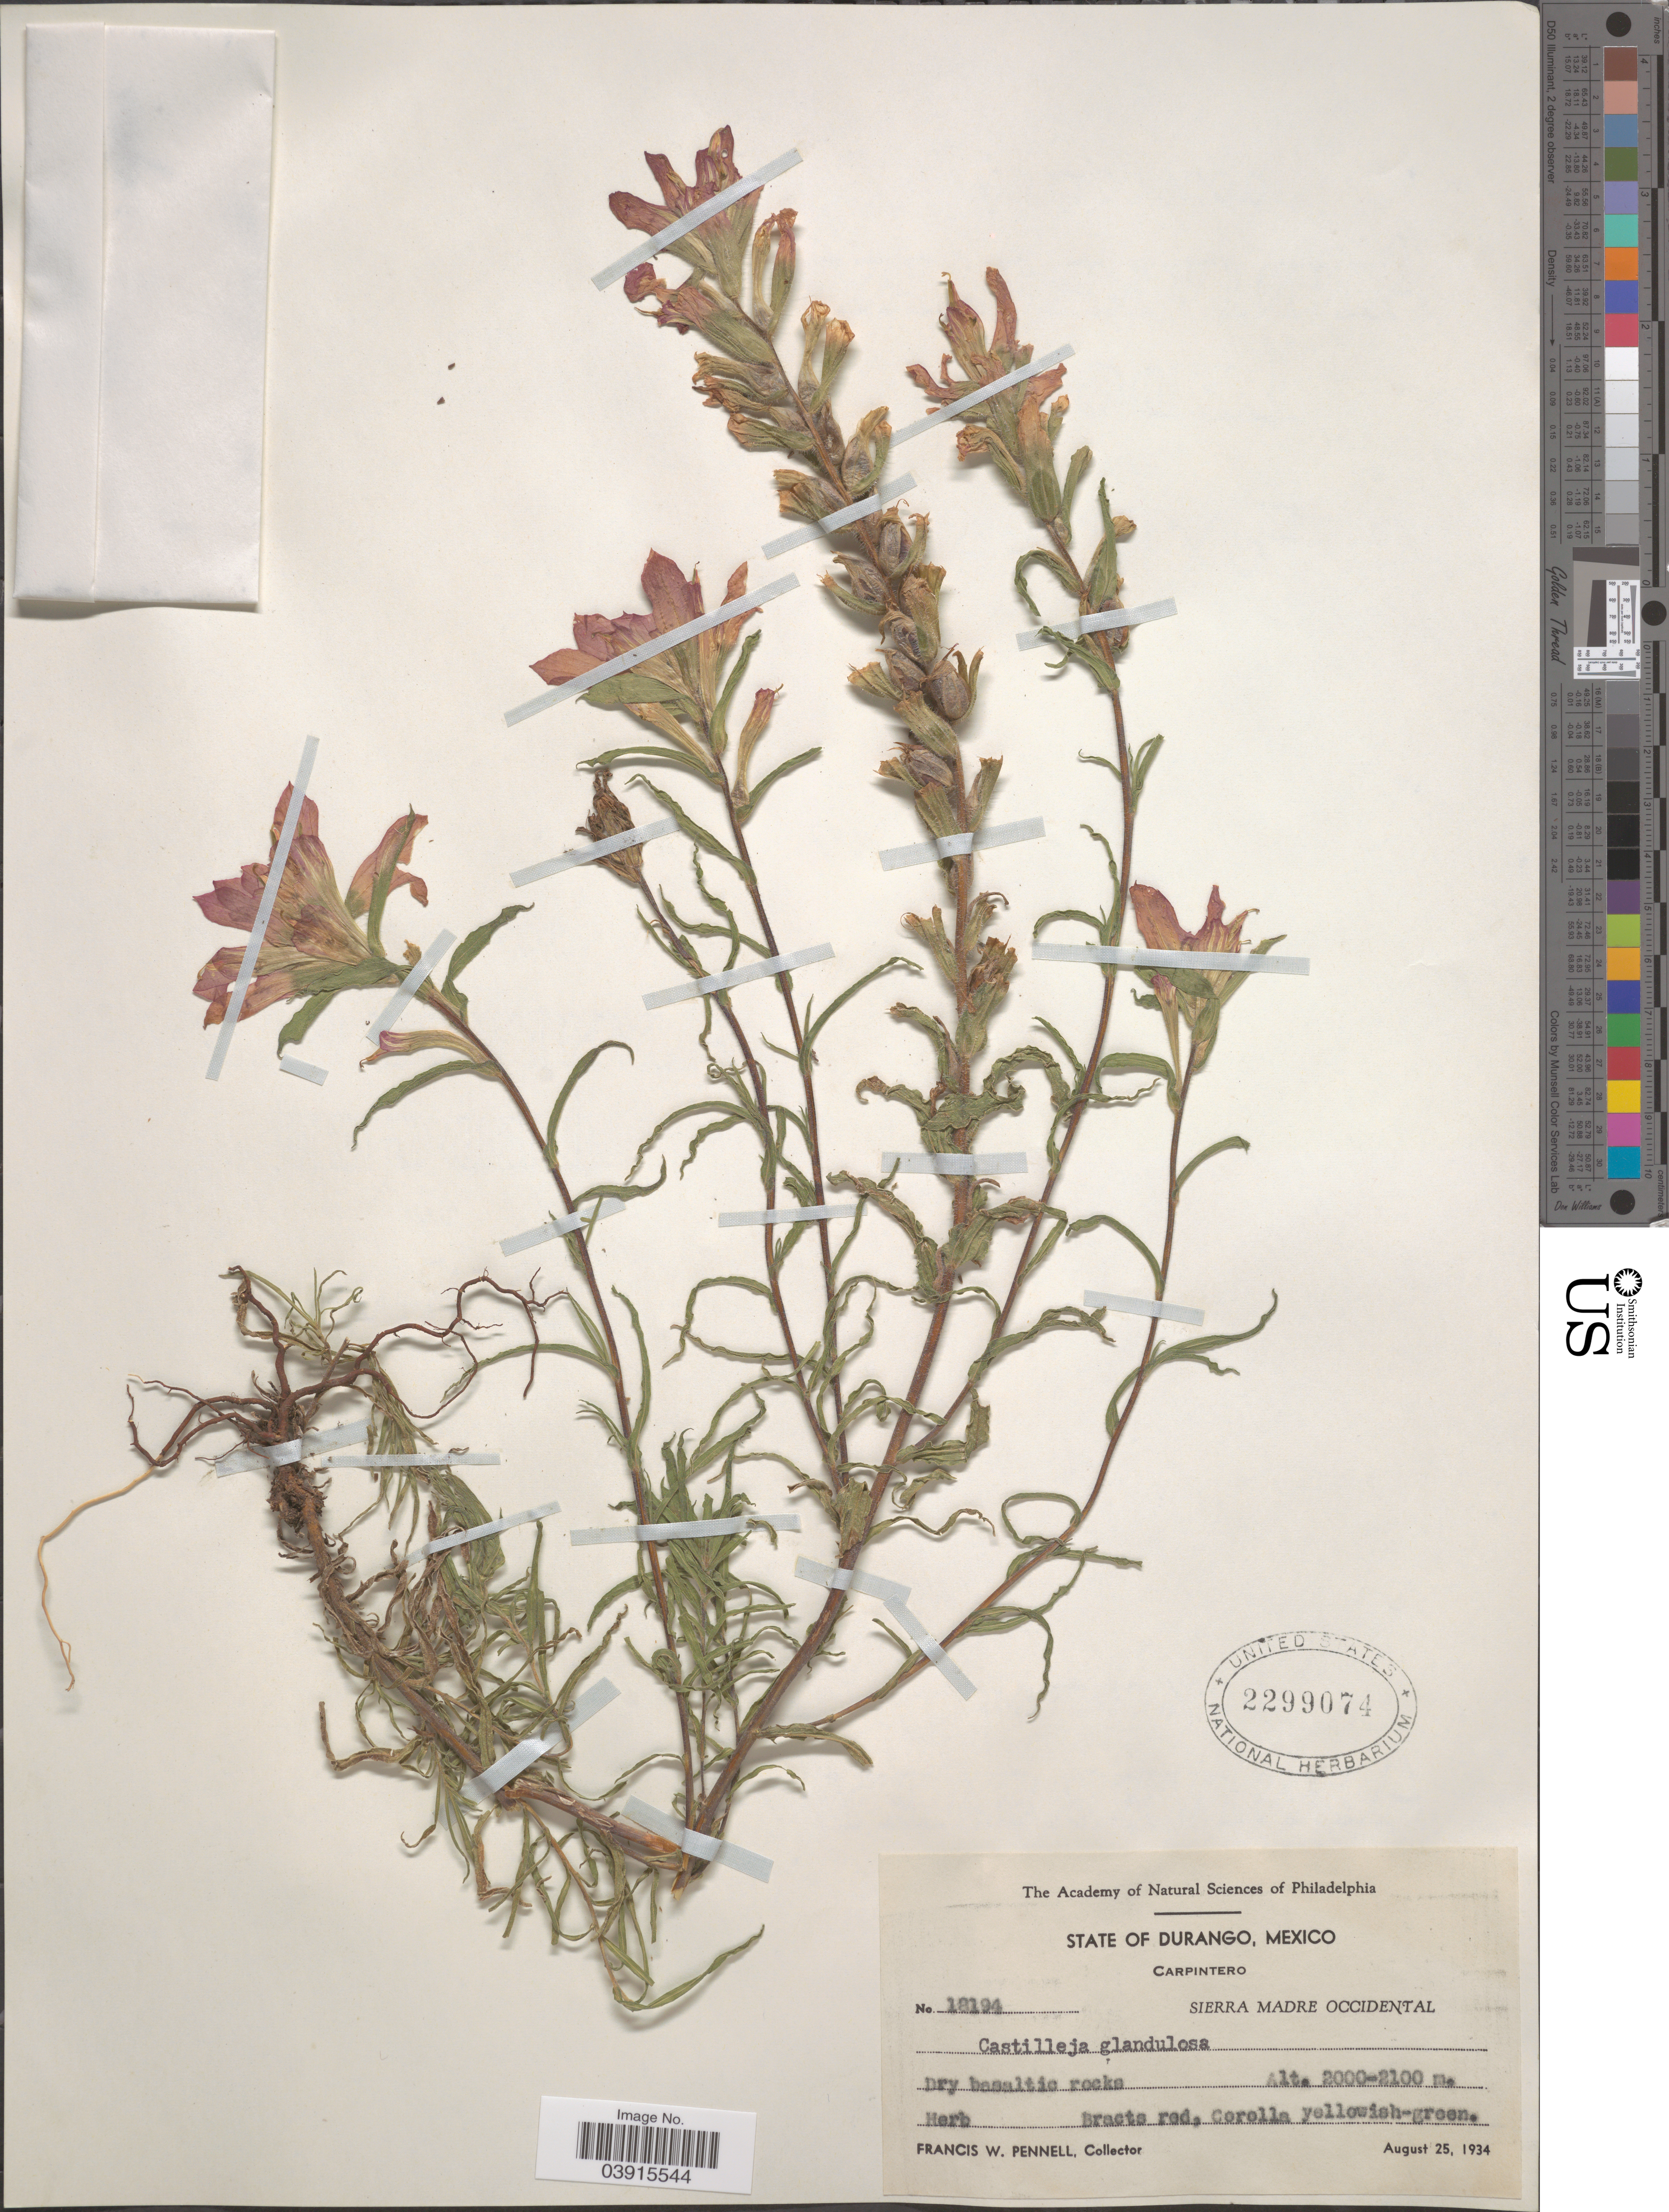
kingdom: Plantae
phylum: Tracheophyta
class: Magnoliopsida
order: Lamiales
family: Orobanchaceae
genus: Castilleja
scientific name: Castilleja scorzonerifolia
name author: Kunth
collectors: F. W. Pennell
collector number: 18194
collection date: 1934-08-25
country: Mexico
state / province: Durango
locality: Carpintero. Sierra Madre Occidental.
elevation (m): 2000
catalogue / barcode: US 2299074